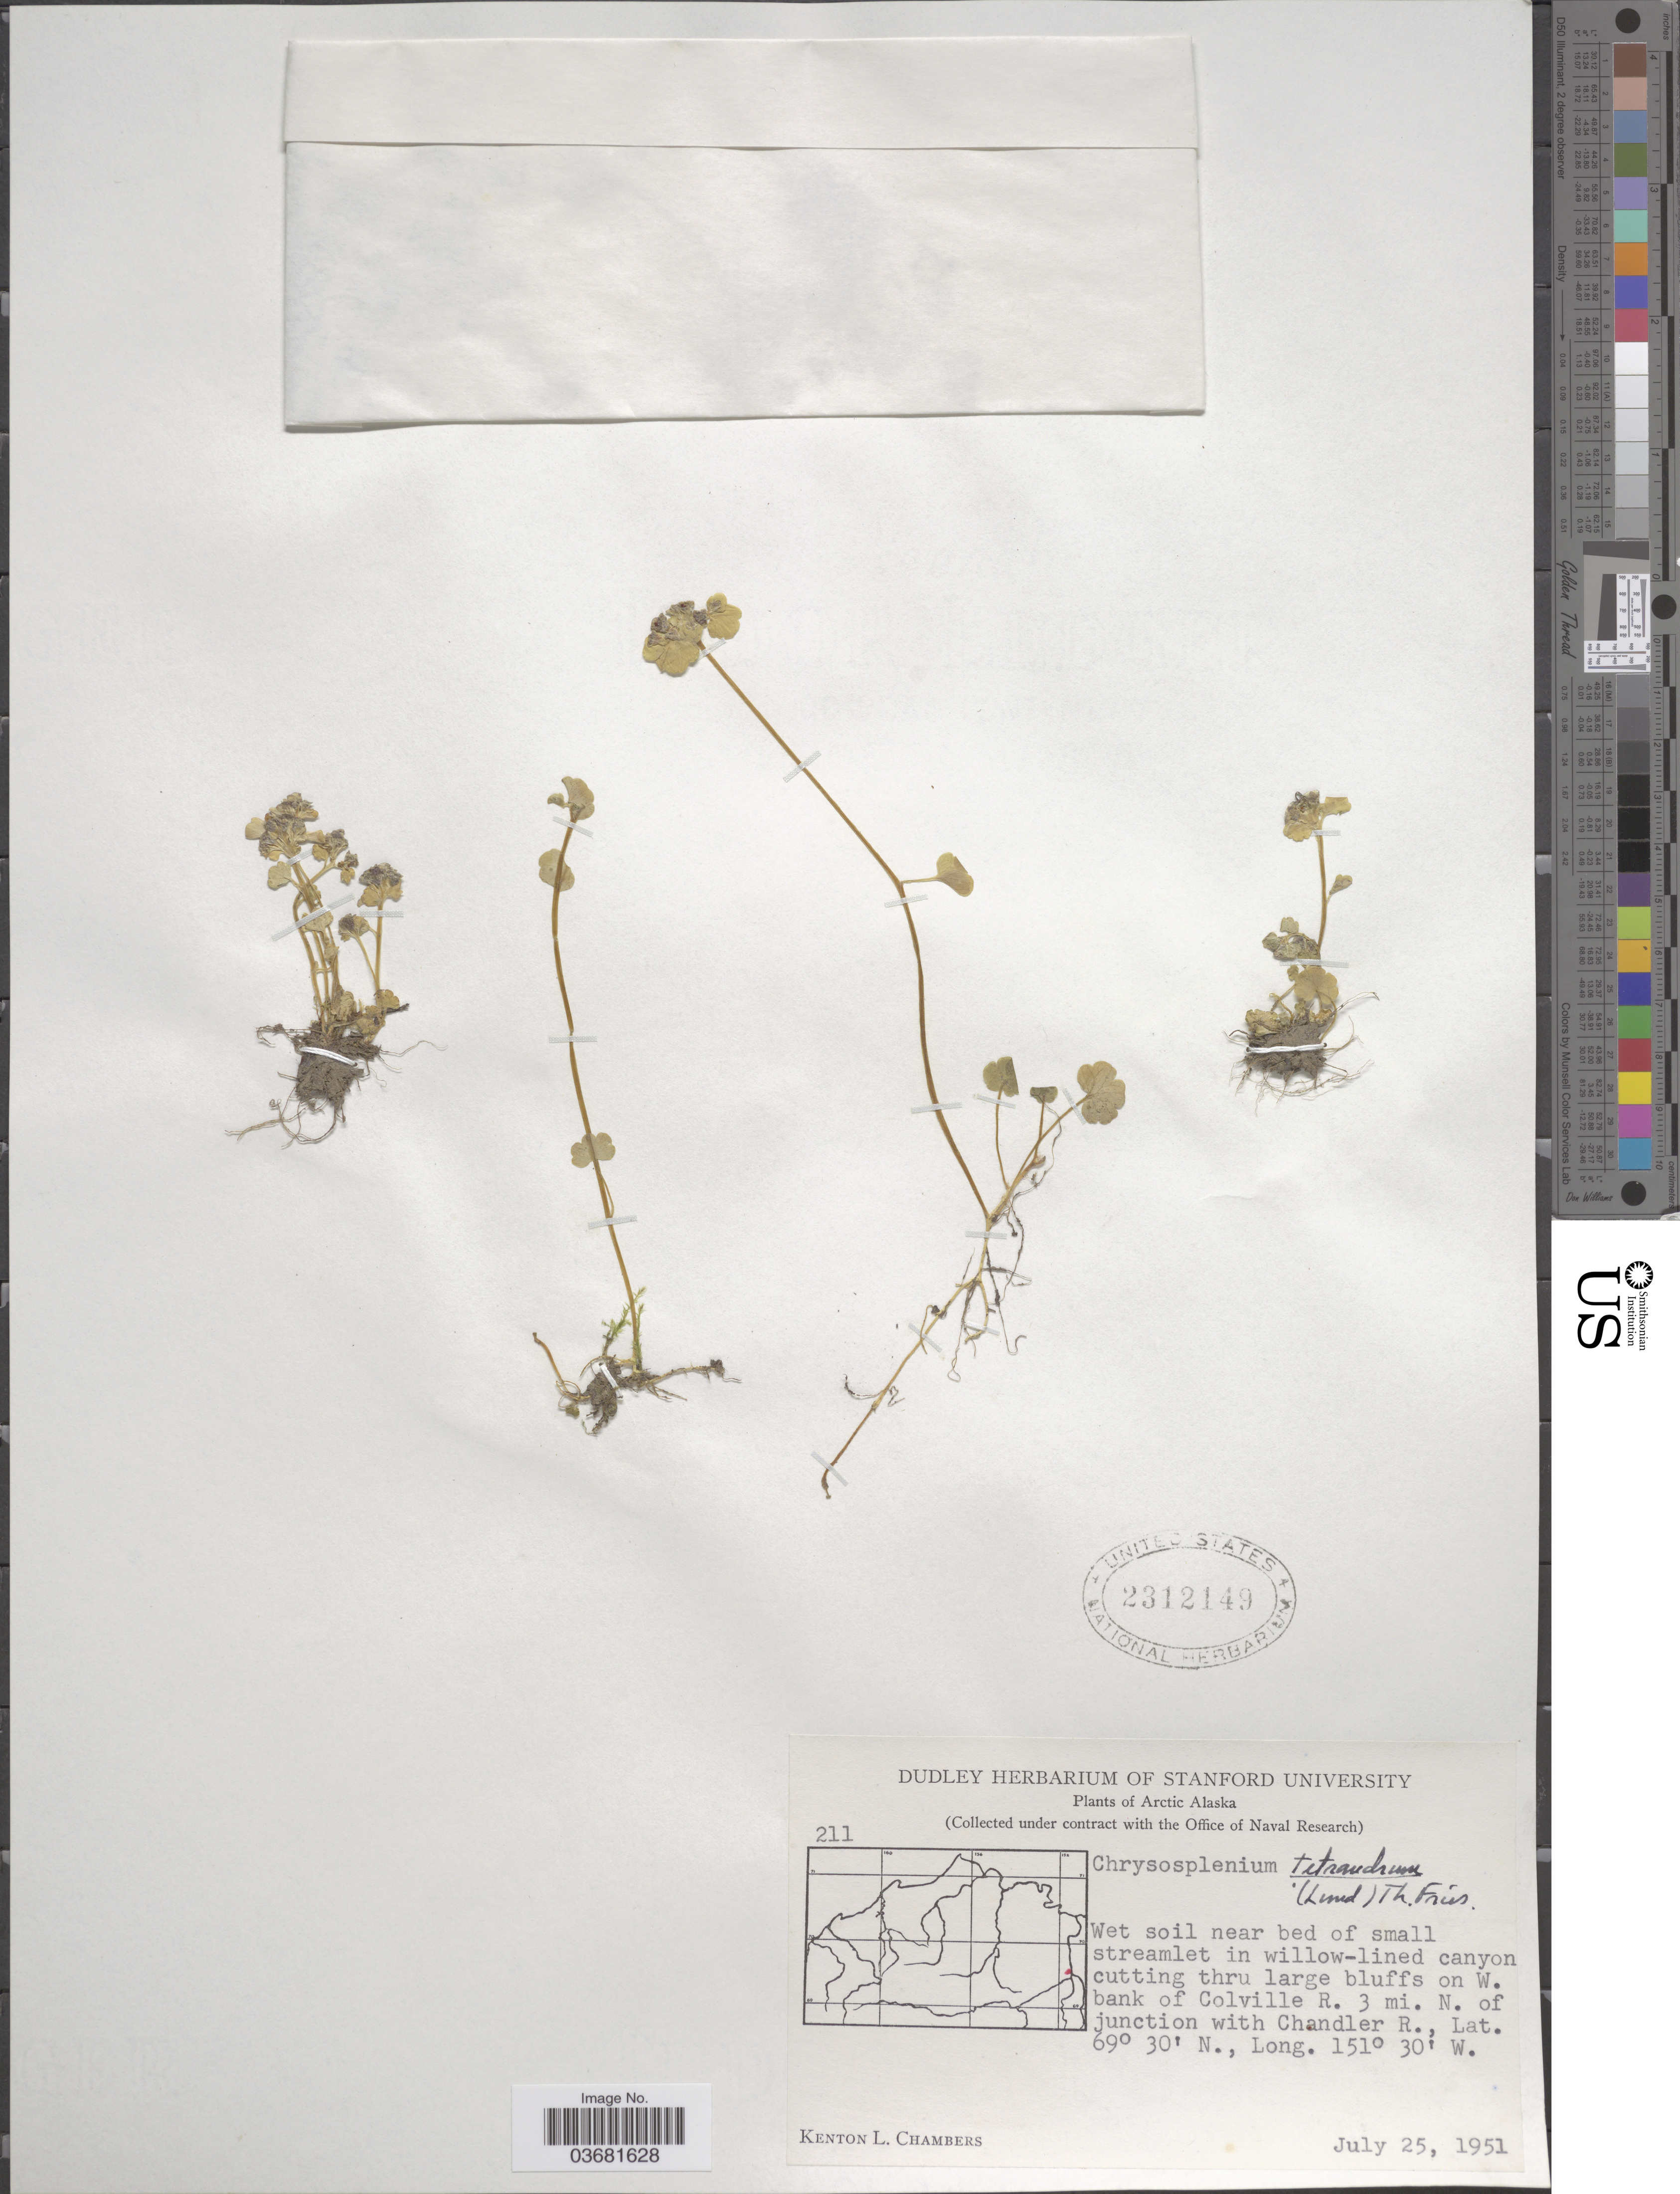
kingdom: Plantae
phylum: Tracheophyta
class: Magnoliopsida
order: Saxifragales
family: Saxifragaceae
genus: Chrysosplenium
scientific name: Chrysosplenium tetrandrum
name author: (N. Lund) Th. Fr.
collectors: K. L. Chambers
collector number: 211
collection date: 1951-07-25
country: United States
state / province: Alaska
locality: Arctic Alaska. Wet soil near bed of small streamlet in willow-lined canyon cutting thru large bluffs on W. bank of Colville R. 3 mi. N. of junction with Chandler R.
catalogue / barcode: US 2312149